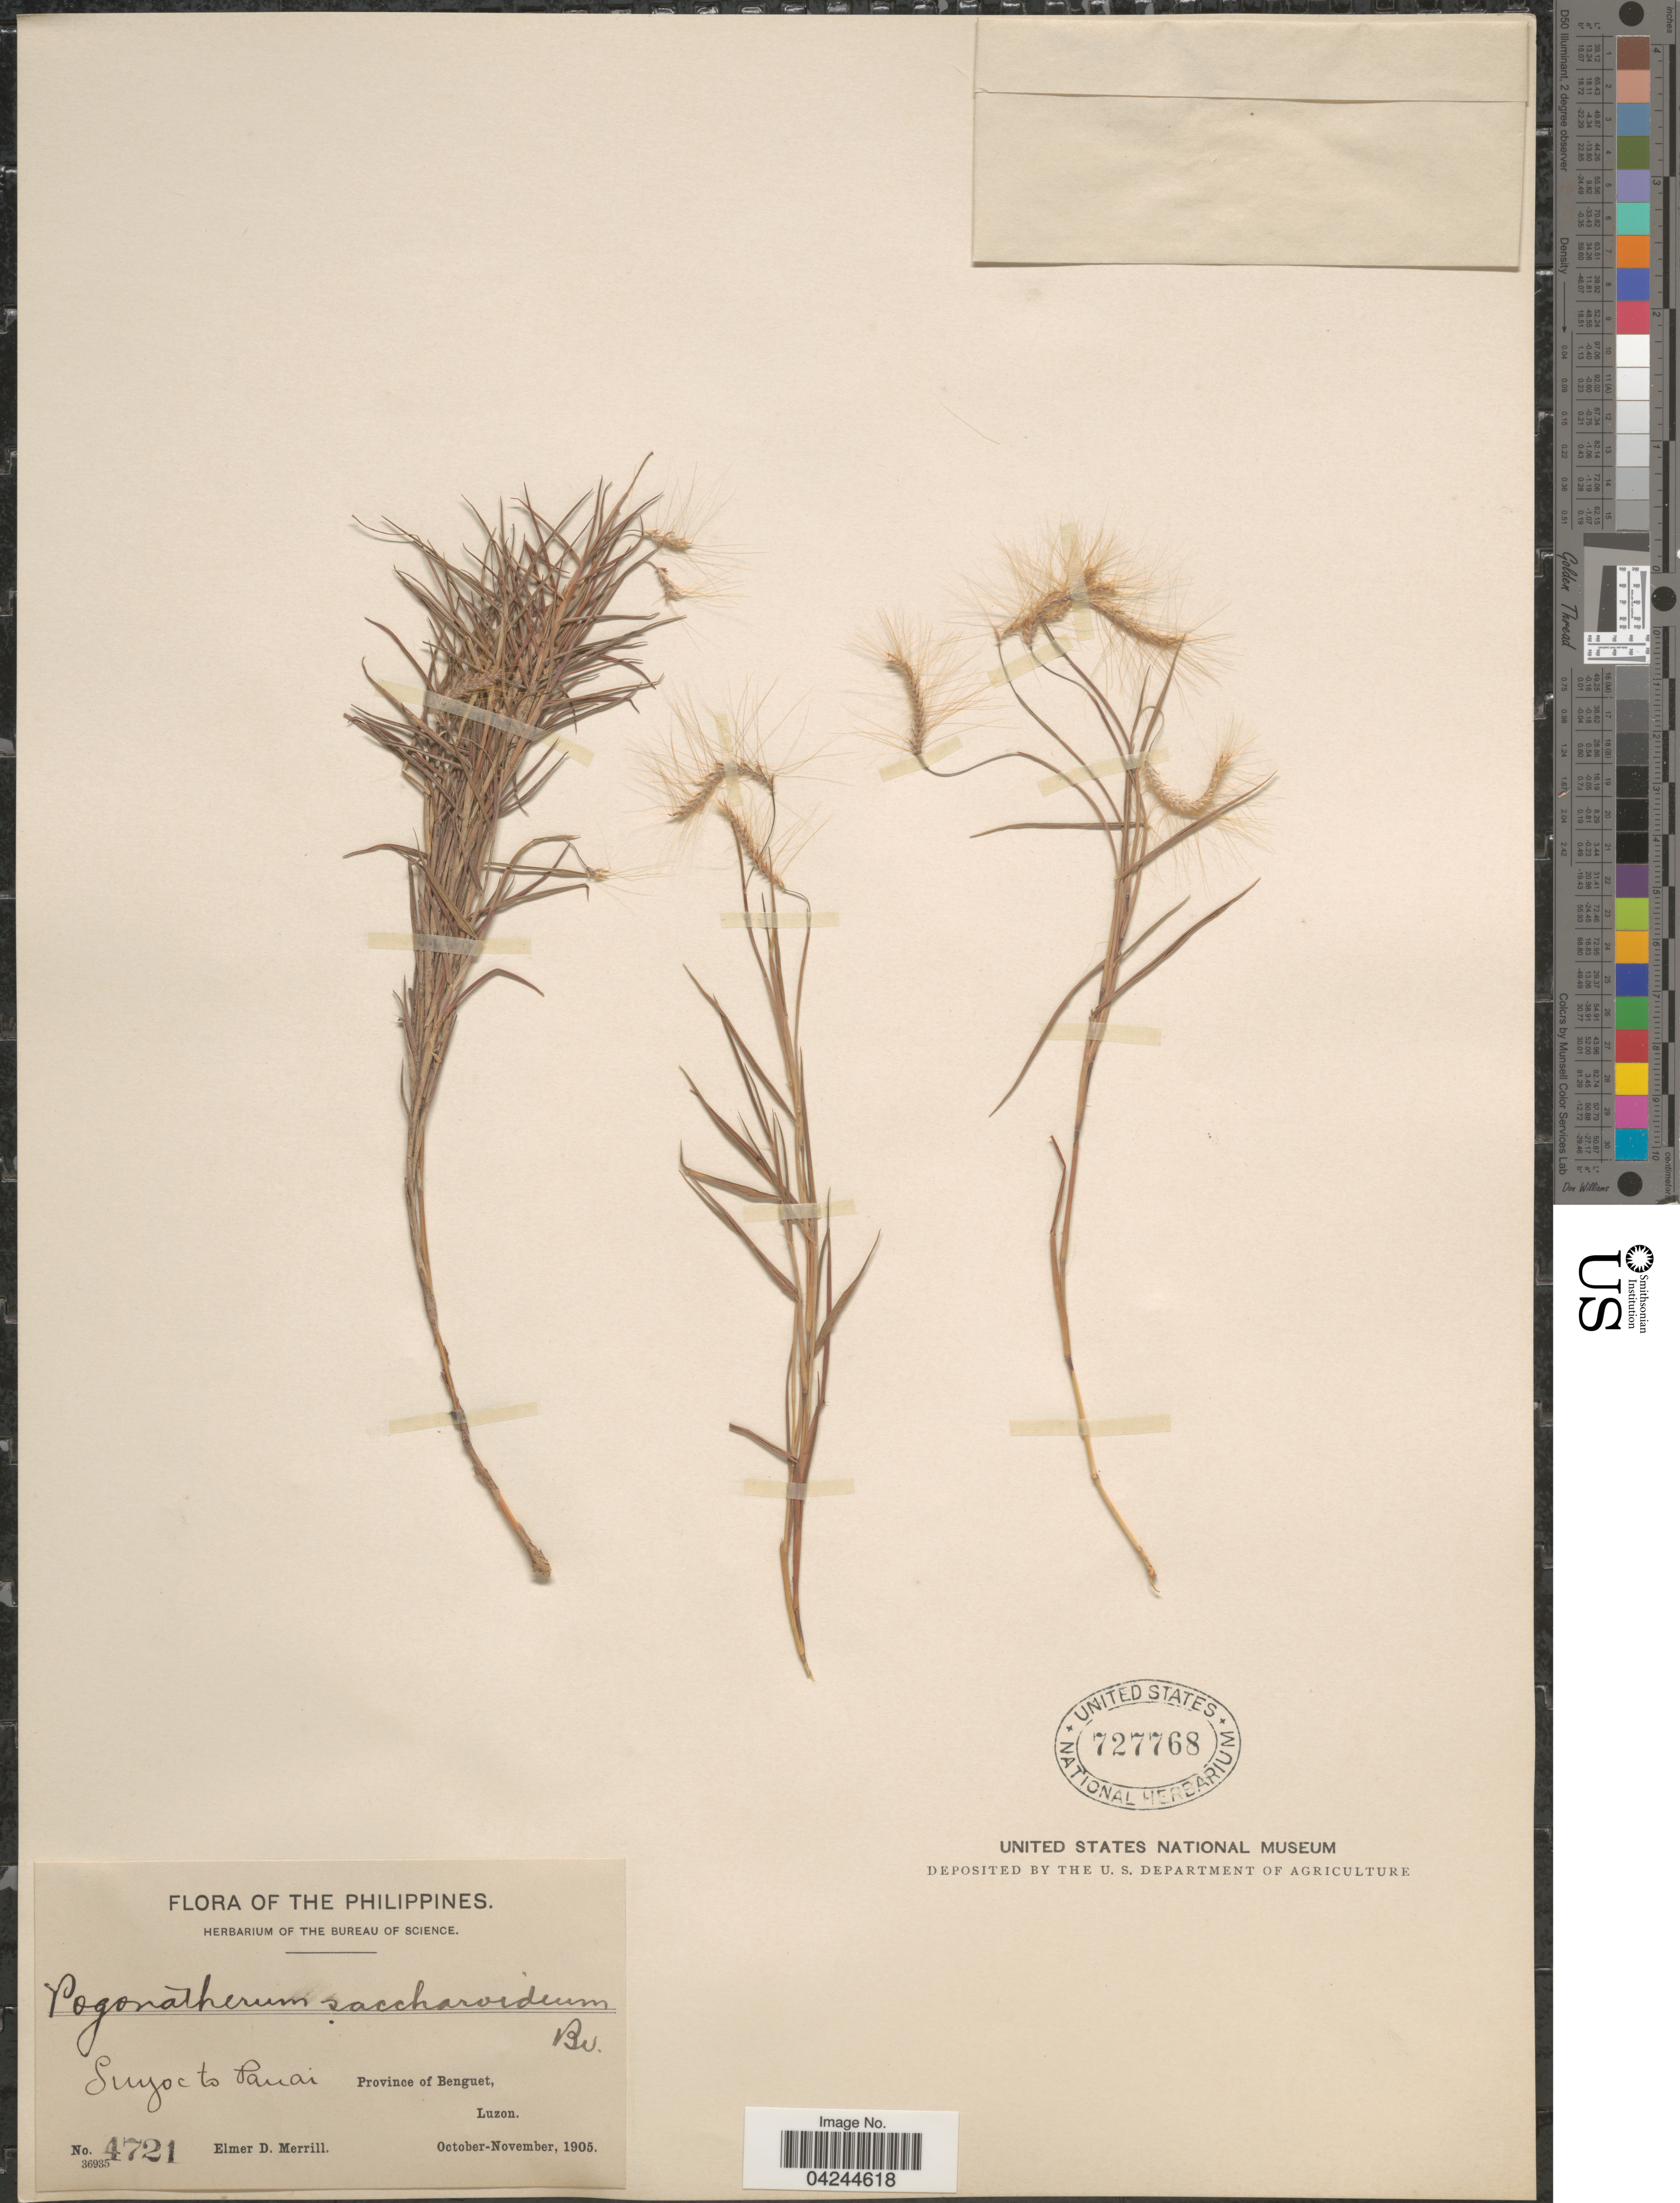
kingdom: Plantae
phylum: Tracheophyta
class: Liliopsida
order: Poales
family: Poaceae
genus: Pogonatherum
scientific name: Pogonatherum crinitum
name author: (Thunb.) Kunth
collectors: E. D. Merrill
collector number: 4721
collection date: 1905-10/1905-11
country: Philippines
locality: Suyoc to Panai Province of Benguet, Luzon.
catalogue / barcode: US 727768